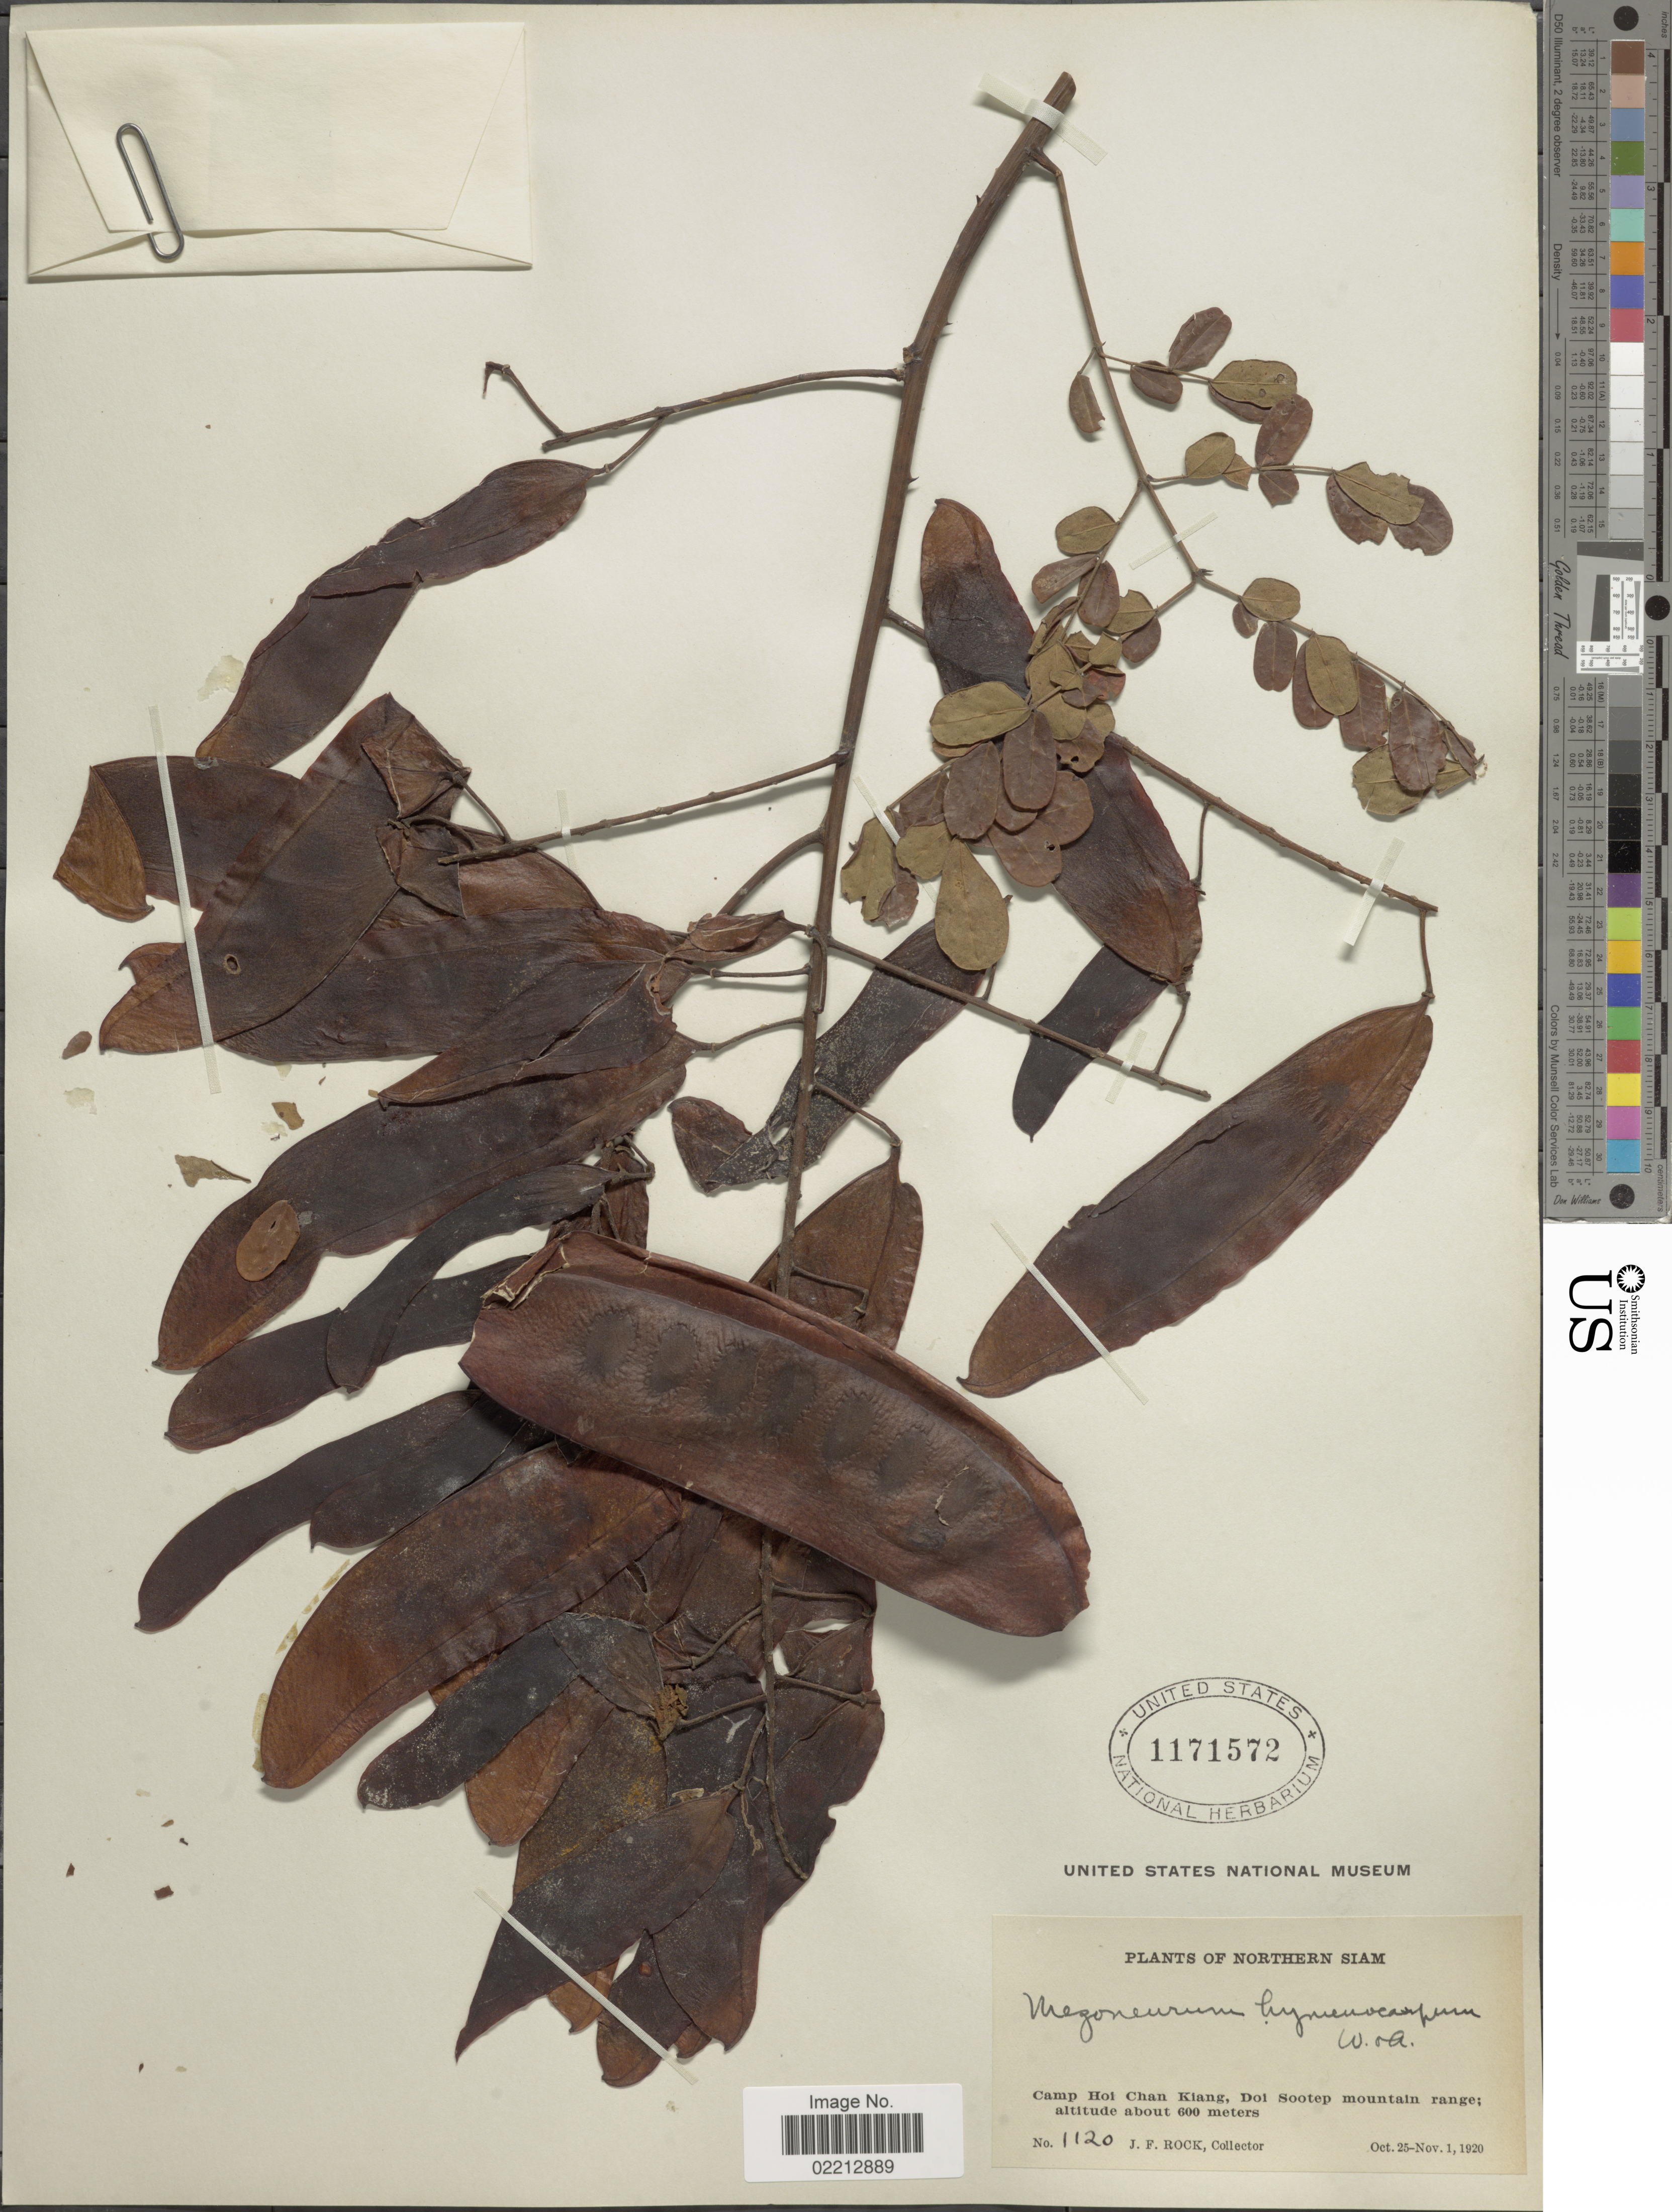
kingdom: Plantae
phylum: Tracheophyta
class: Magnoliopsida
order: Fabales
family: Fabaceae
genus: Mezoneuron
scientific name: Mezoneuron hymenocarpum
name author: Wight & Arn. ex Prain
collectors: J. Rock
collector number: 1120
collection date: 1920-10-25/1920-11-01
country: Thailand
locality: Northern Siam, Camp Hoi Chan Kiang, Doi Sootep mountain range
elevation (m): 600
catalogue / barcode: US 1171572